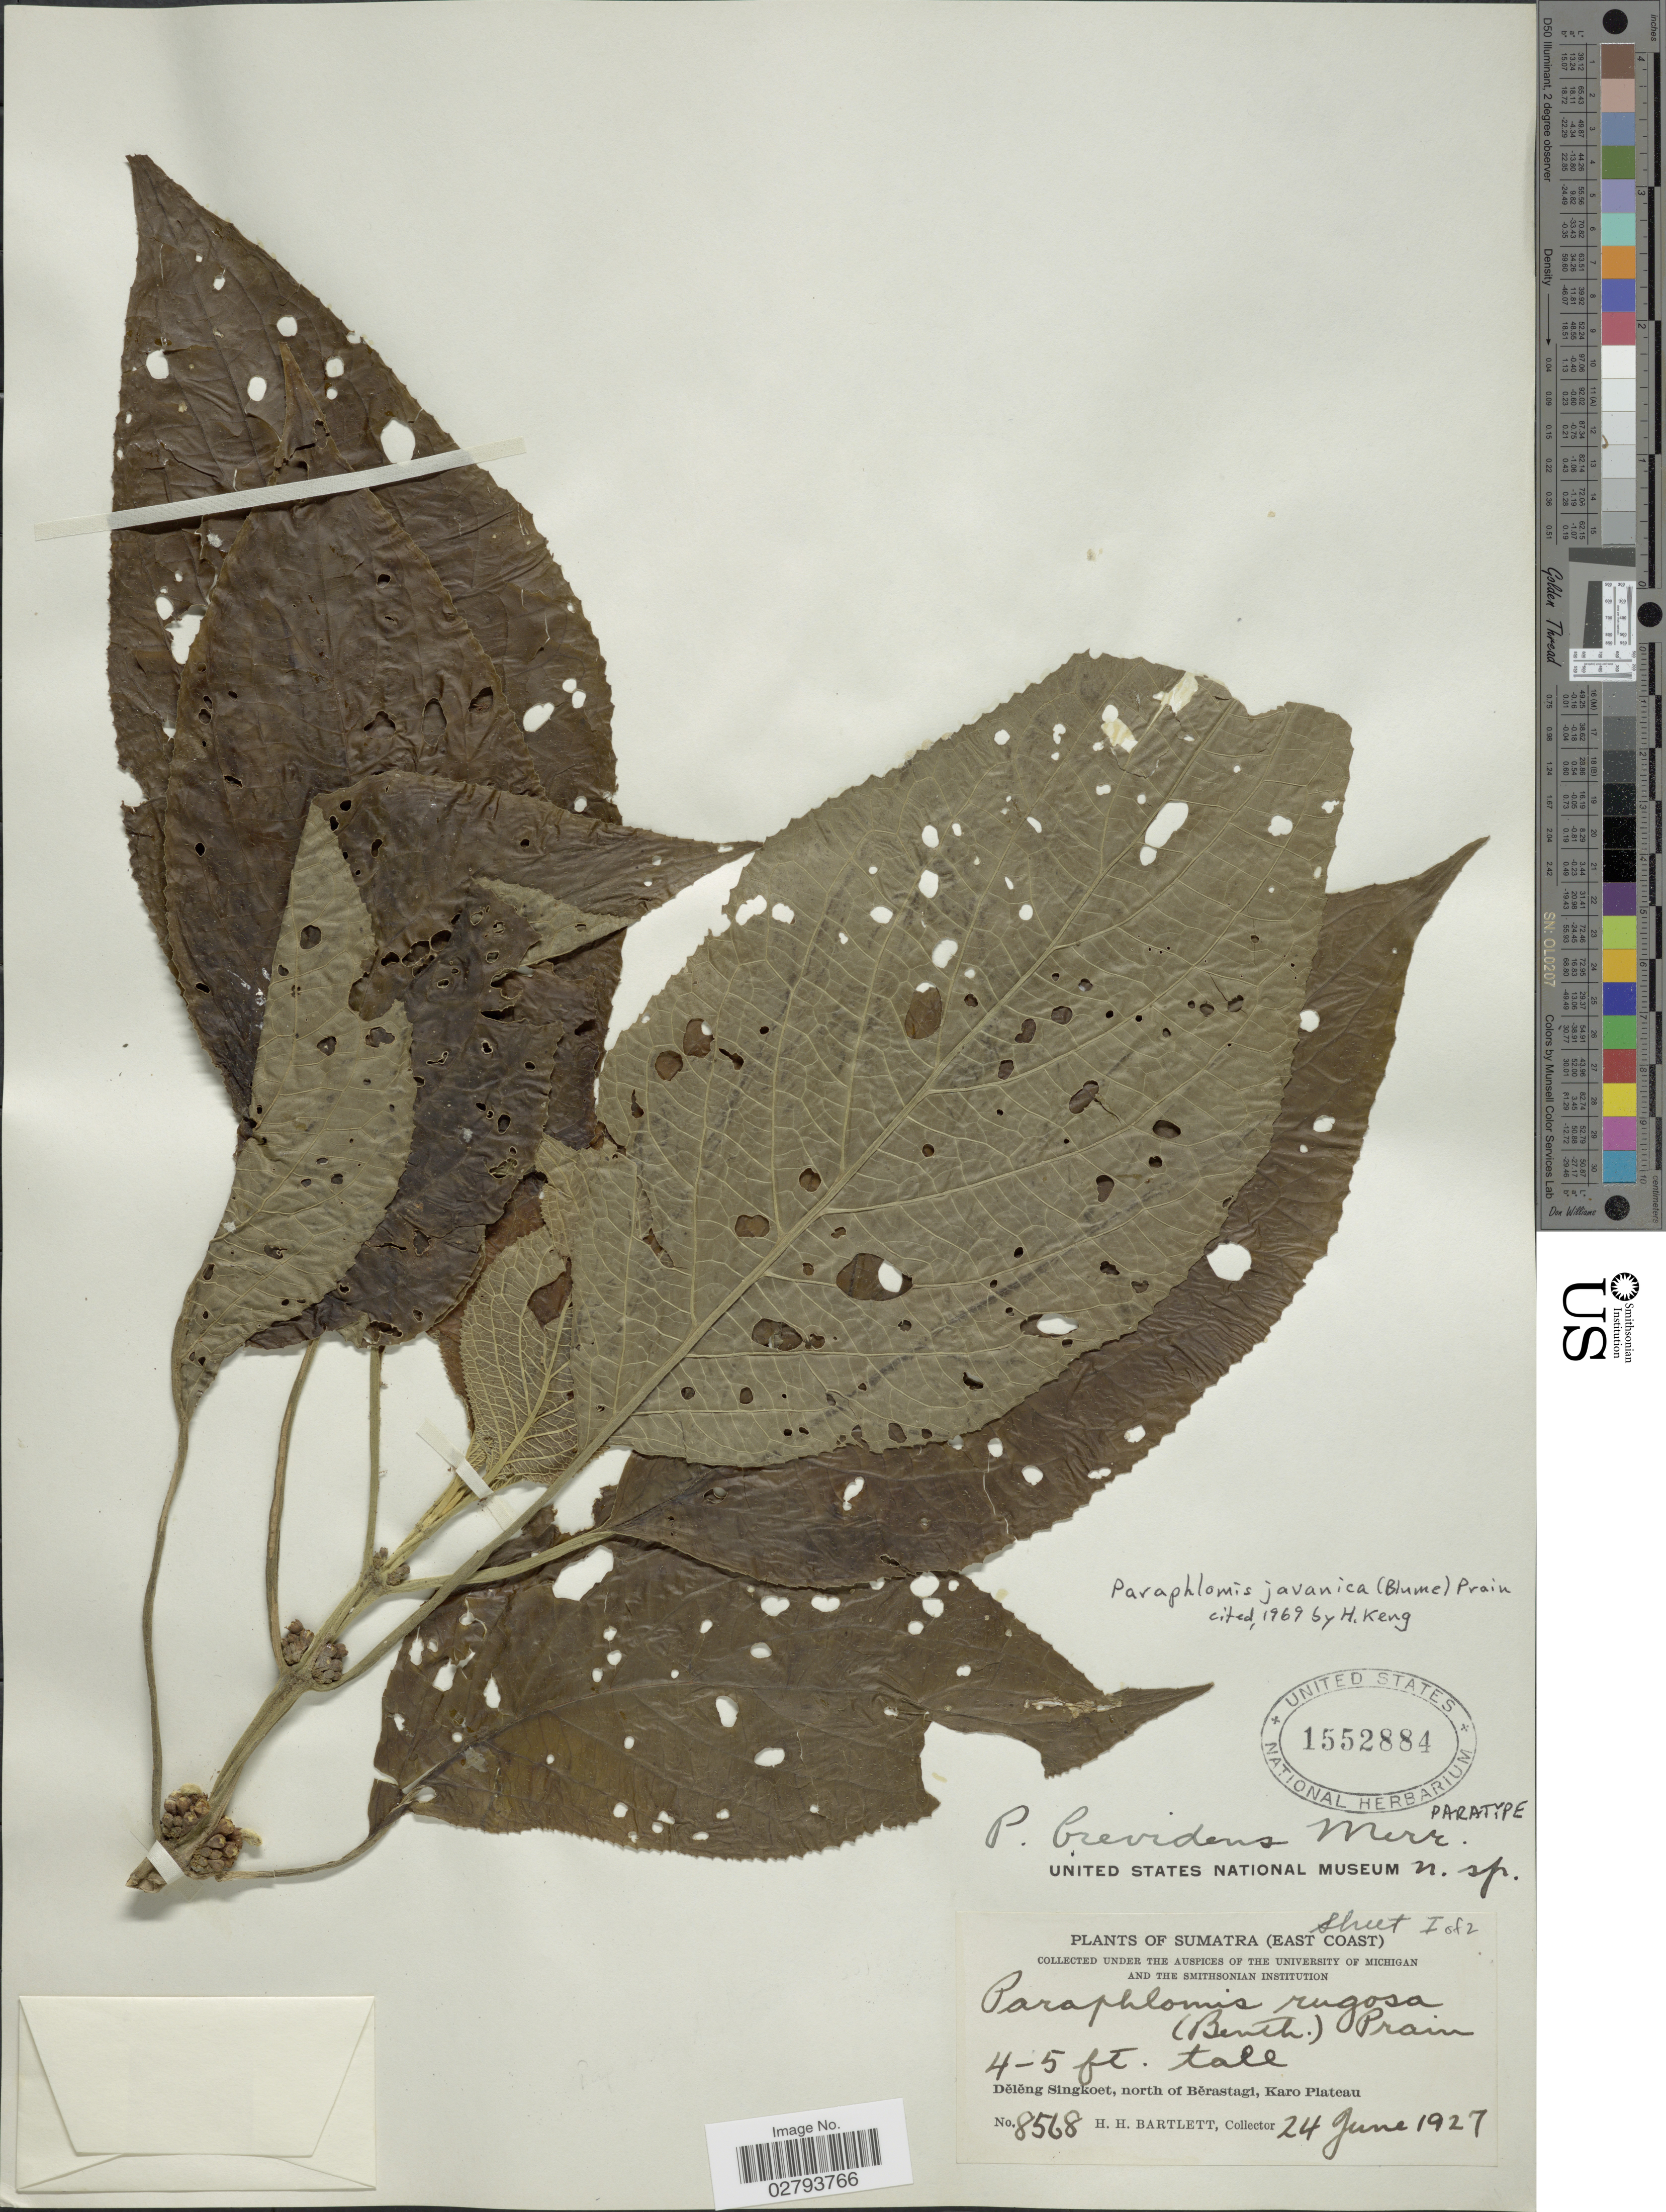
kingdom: Plantae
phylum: Tracheophyta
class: Magnoliopsida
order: Lamiales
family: Lamiaceae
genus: Paraphlomis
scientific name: Paraphlomis javanica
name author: (Blume) Prain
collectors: H. H. Bartlett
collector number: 8568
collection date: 1927-06-24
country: Indonesia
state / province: Sumatra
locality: East Coast, Deleng Singkoet, north of Berastagi, Karo Plateau.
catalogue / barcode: US 1552884